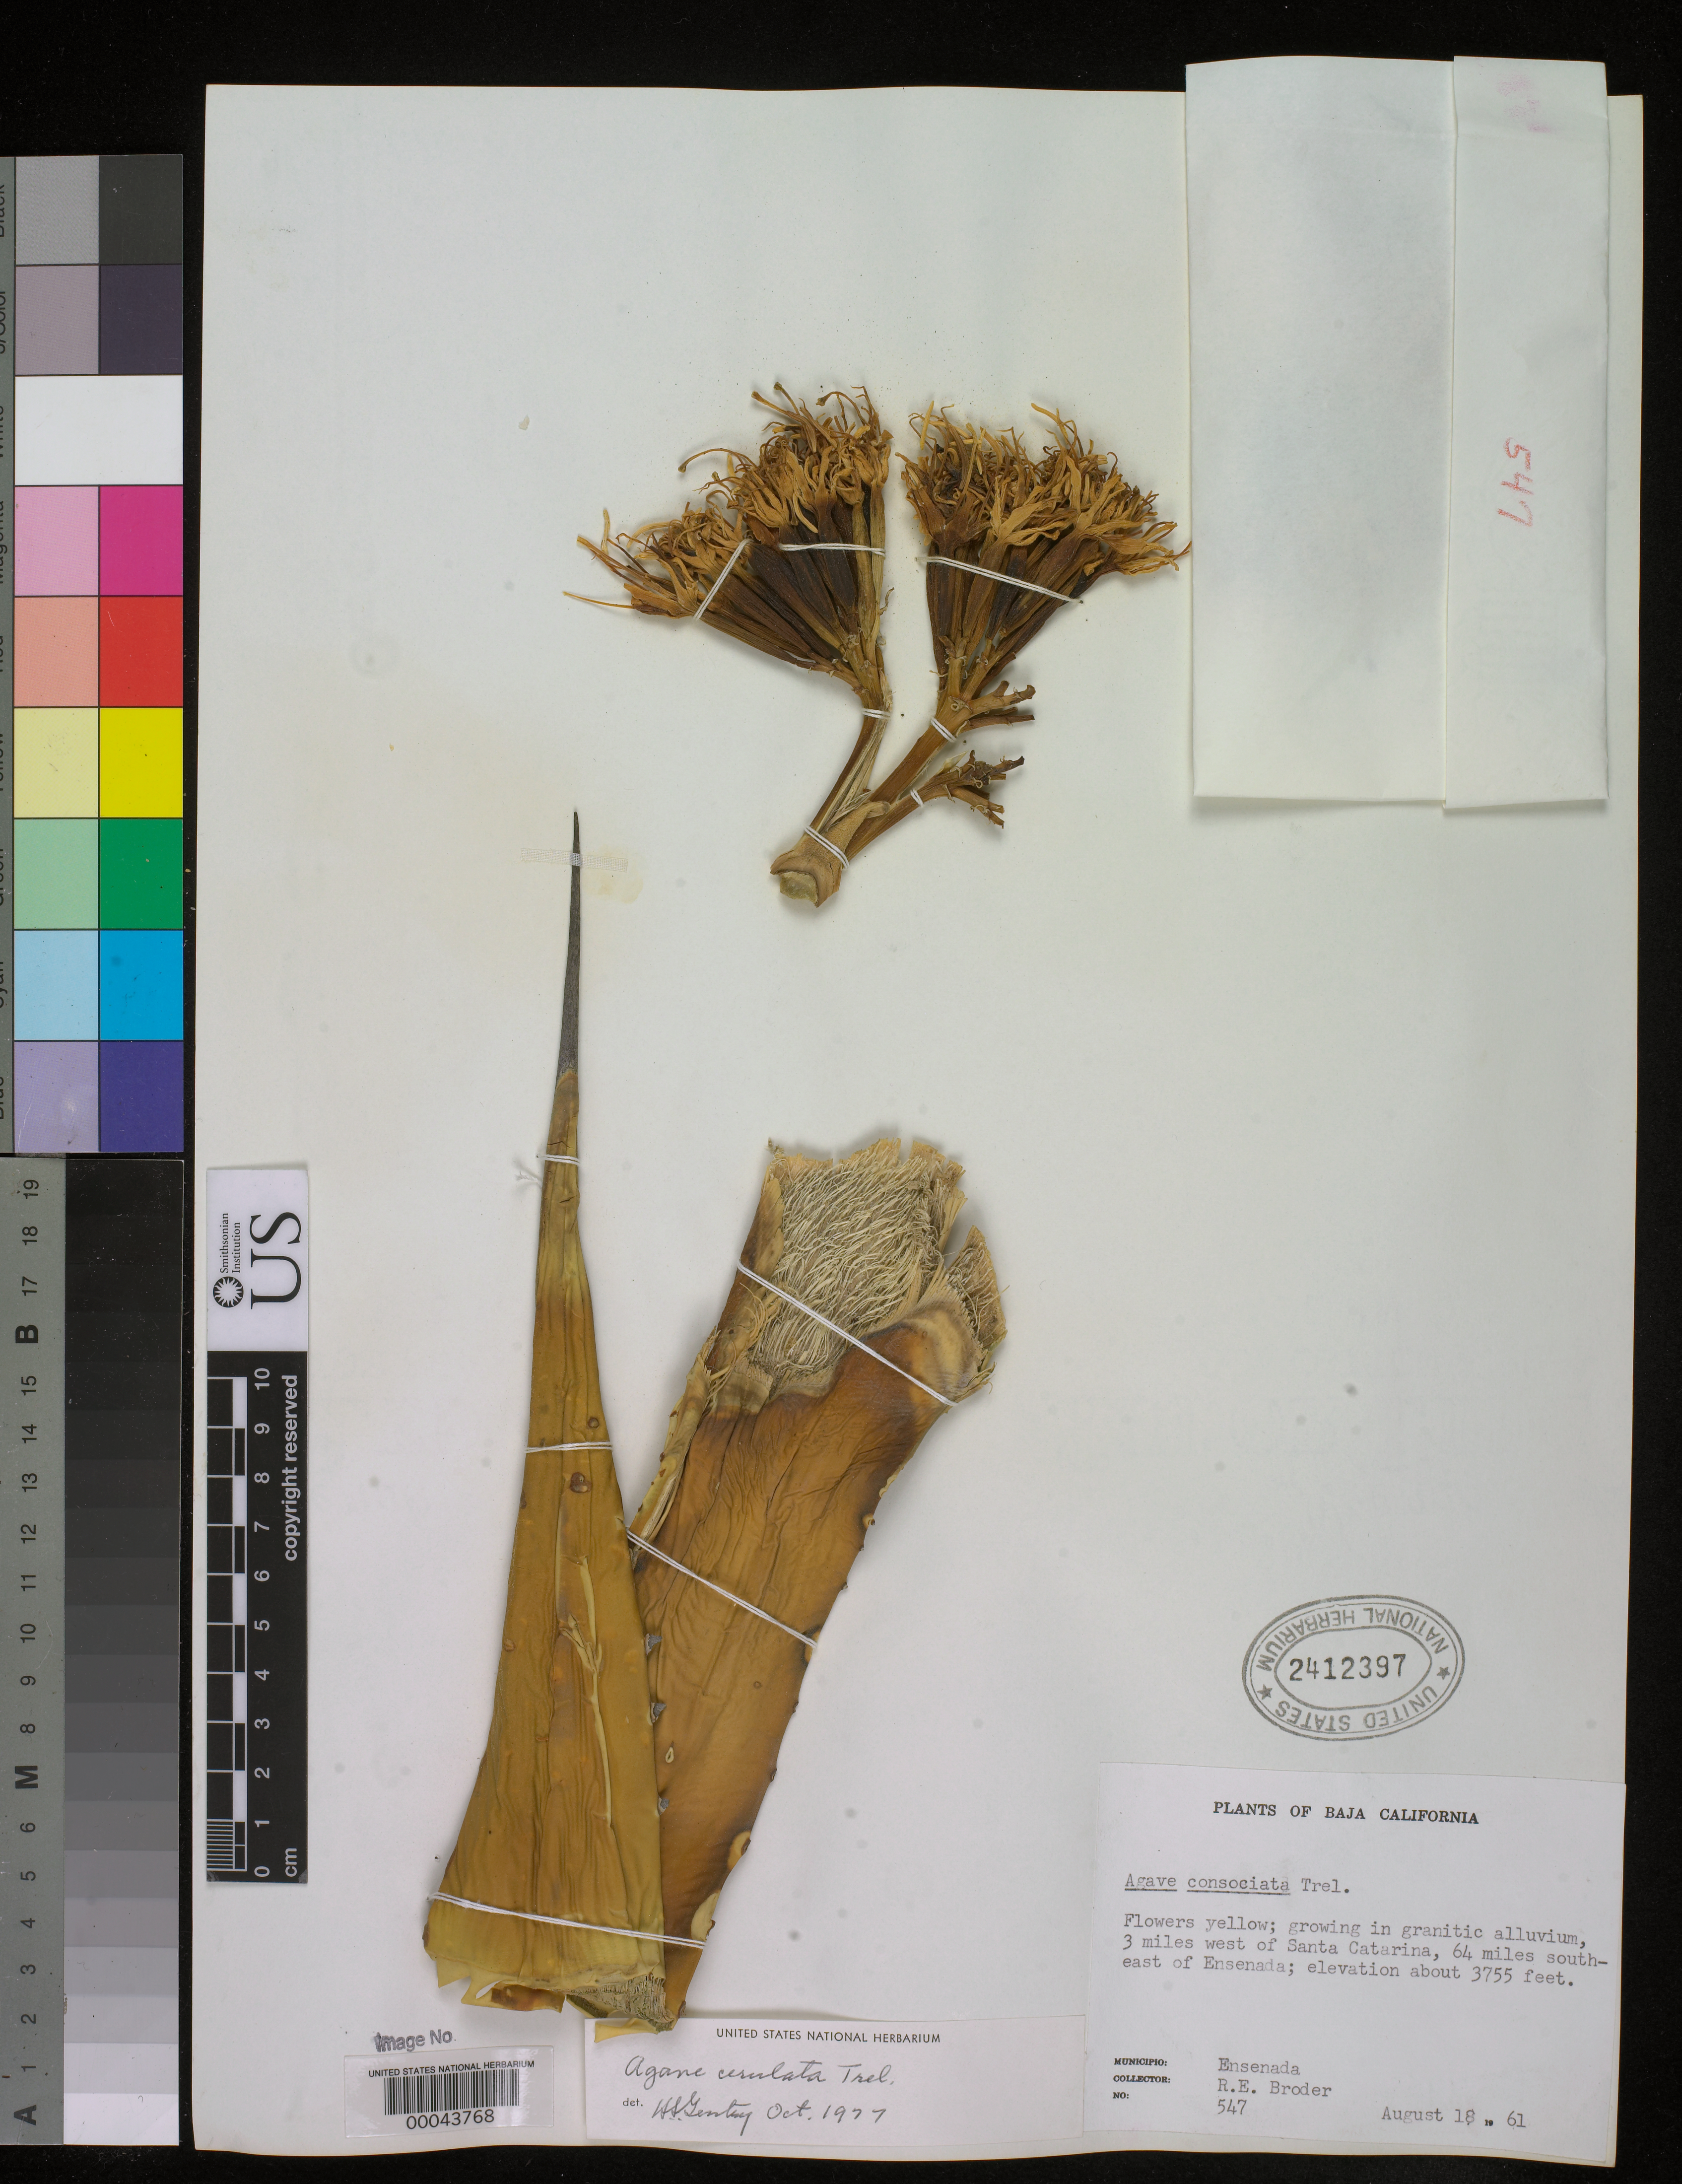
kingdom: Plantae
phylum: Tracheophyta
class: Liliopsida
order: Asparagales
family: Asparagaceae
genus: Agave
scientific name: Agave cerulata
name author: Trel.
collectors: R. Broder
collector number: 547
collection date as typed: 18 Aug 1961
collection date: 1961-08-18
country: Mexico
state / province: Baja California Norte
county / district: Ensenada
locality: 3 mi W of Santa Catarina, 64 mi SE of Ensenada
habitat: Growing in granitic alluvium.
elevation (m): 1145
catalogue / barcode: US 2412397